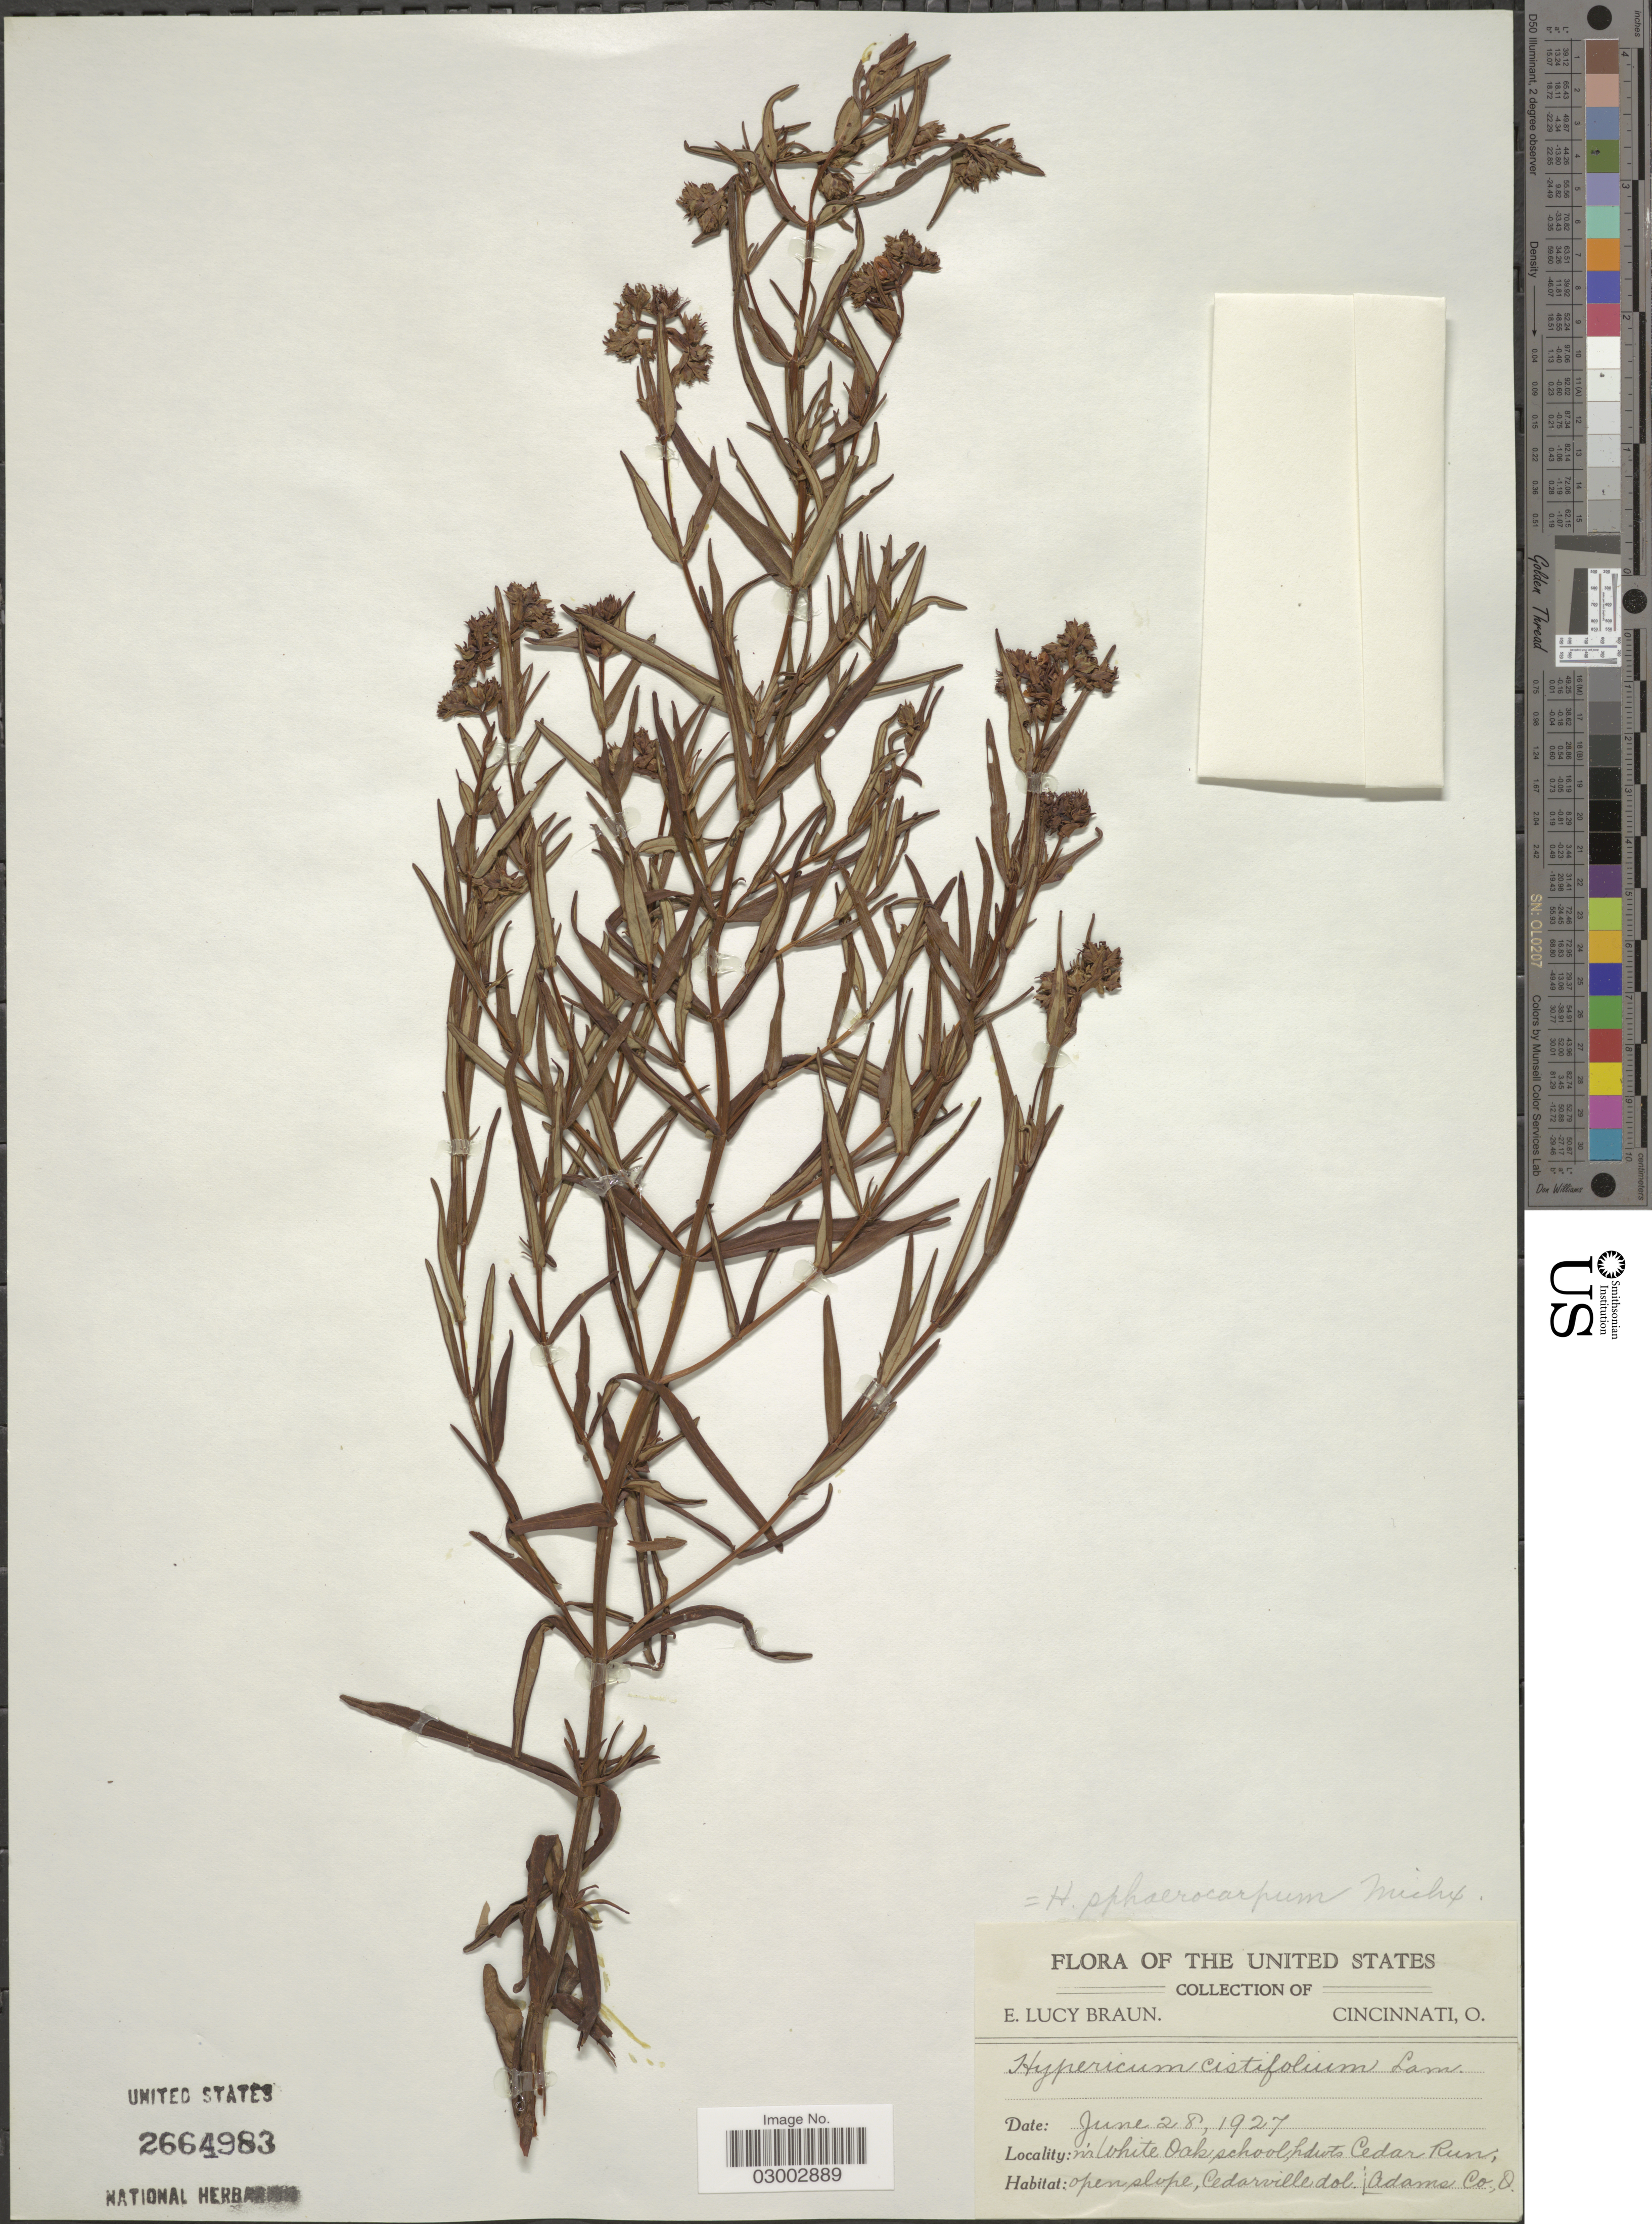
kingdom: Plantae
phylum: Tracheophyta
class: Magnoliopsida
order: Malpighiales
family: Hypericaceae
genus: Hypericum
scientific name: Hypericum sphaerocarpum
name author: Michx.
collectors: E. L. Braun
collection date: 1927-06-28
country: United States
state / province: Ohio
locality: N'r White Oak school, hdwts Cedar Run, open slope, Cedarville dol. Adams Co., O.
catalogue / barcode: US 2664983